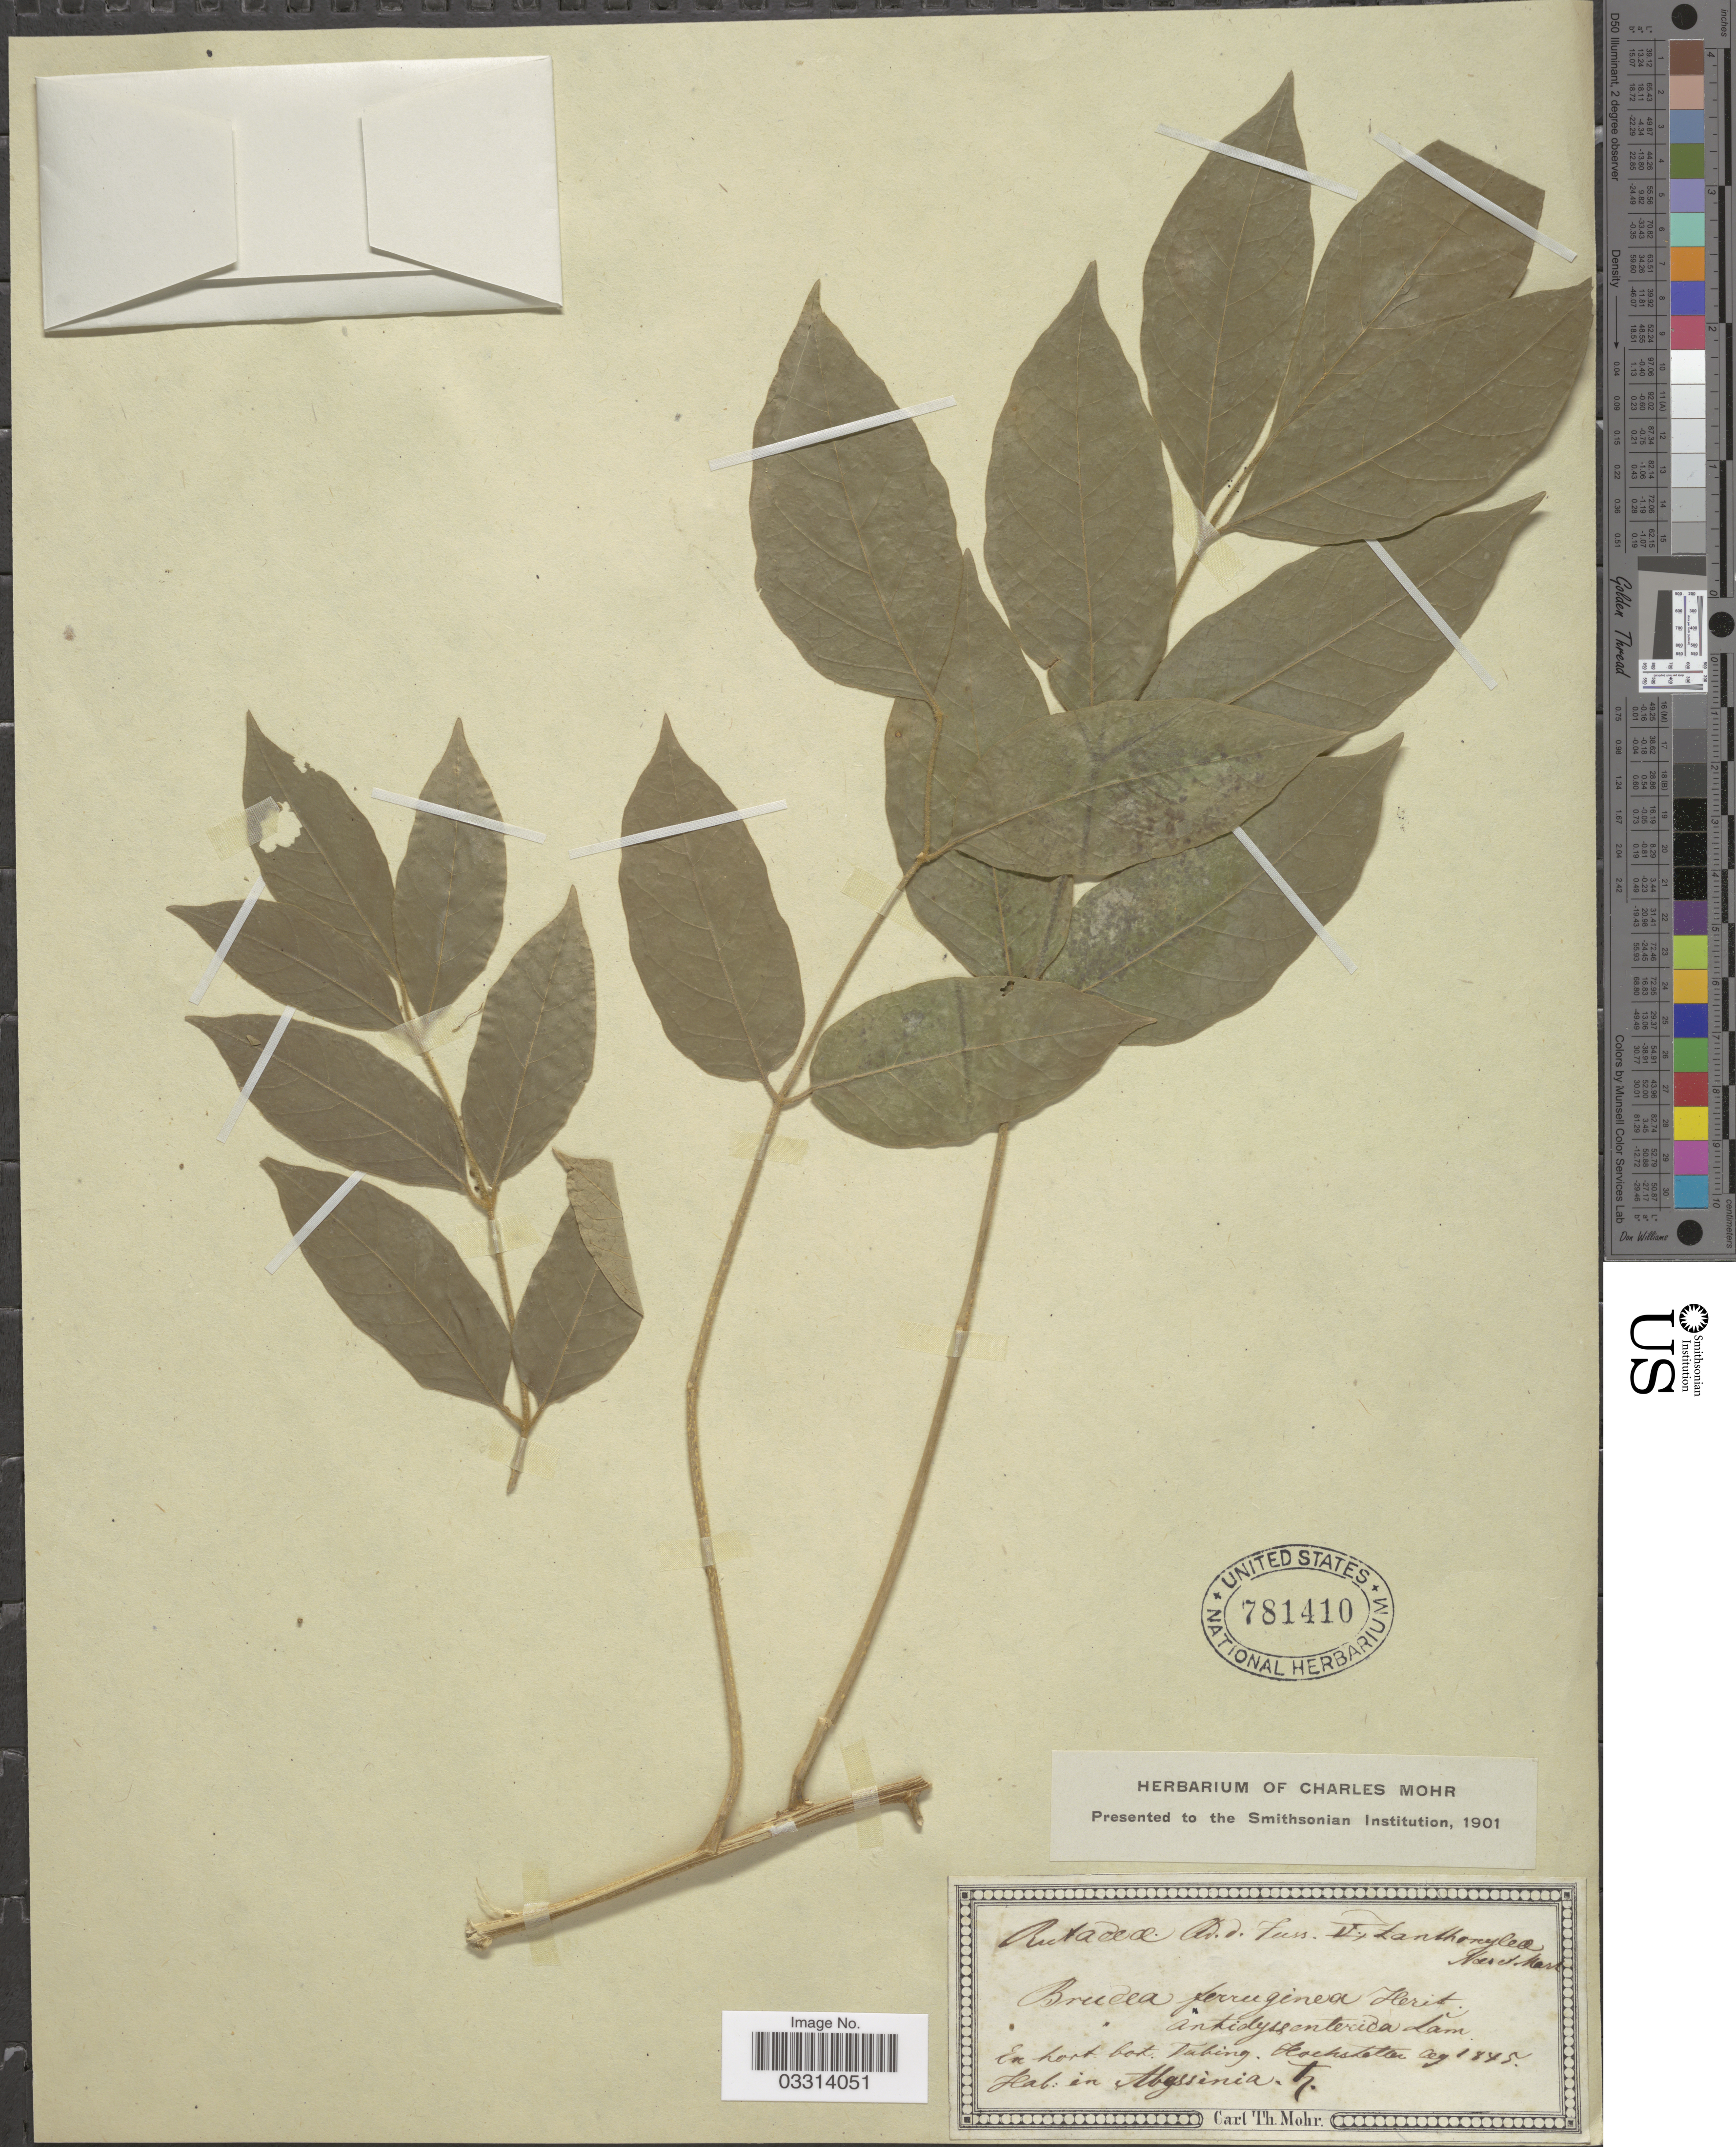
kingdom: Plantae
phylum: Tracheophyta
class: Magnoliopsida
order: Sapindales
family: Simaroubaceae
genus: Brucea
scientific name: Brucea antidysenterica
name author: J.F. Mill.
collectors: Mohr, C. T. (herbarium)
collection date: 1845-08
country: Ethiopia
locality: Ex hort. bot. Taking [interpreted]. Hochstelten. [interpreted] Abyssinia.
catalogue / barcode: US 781410